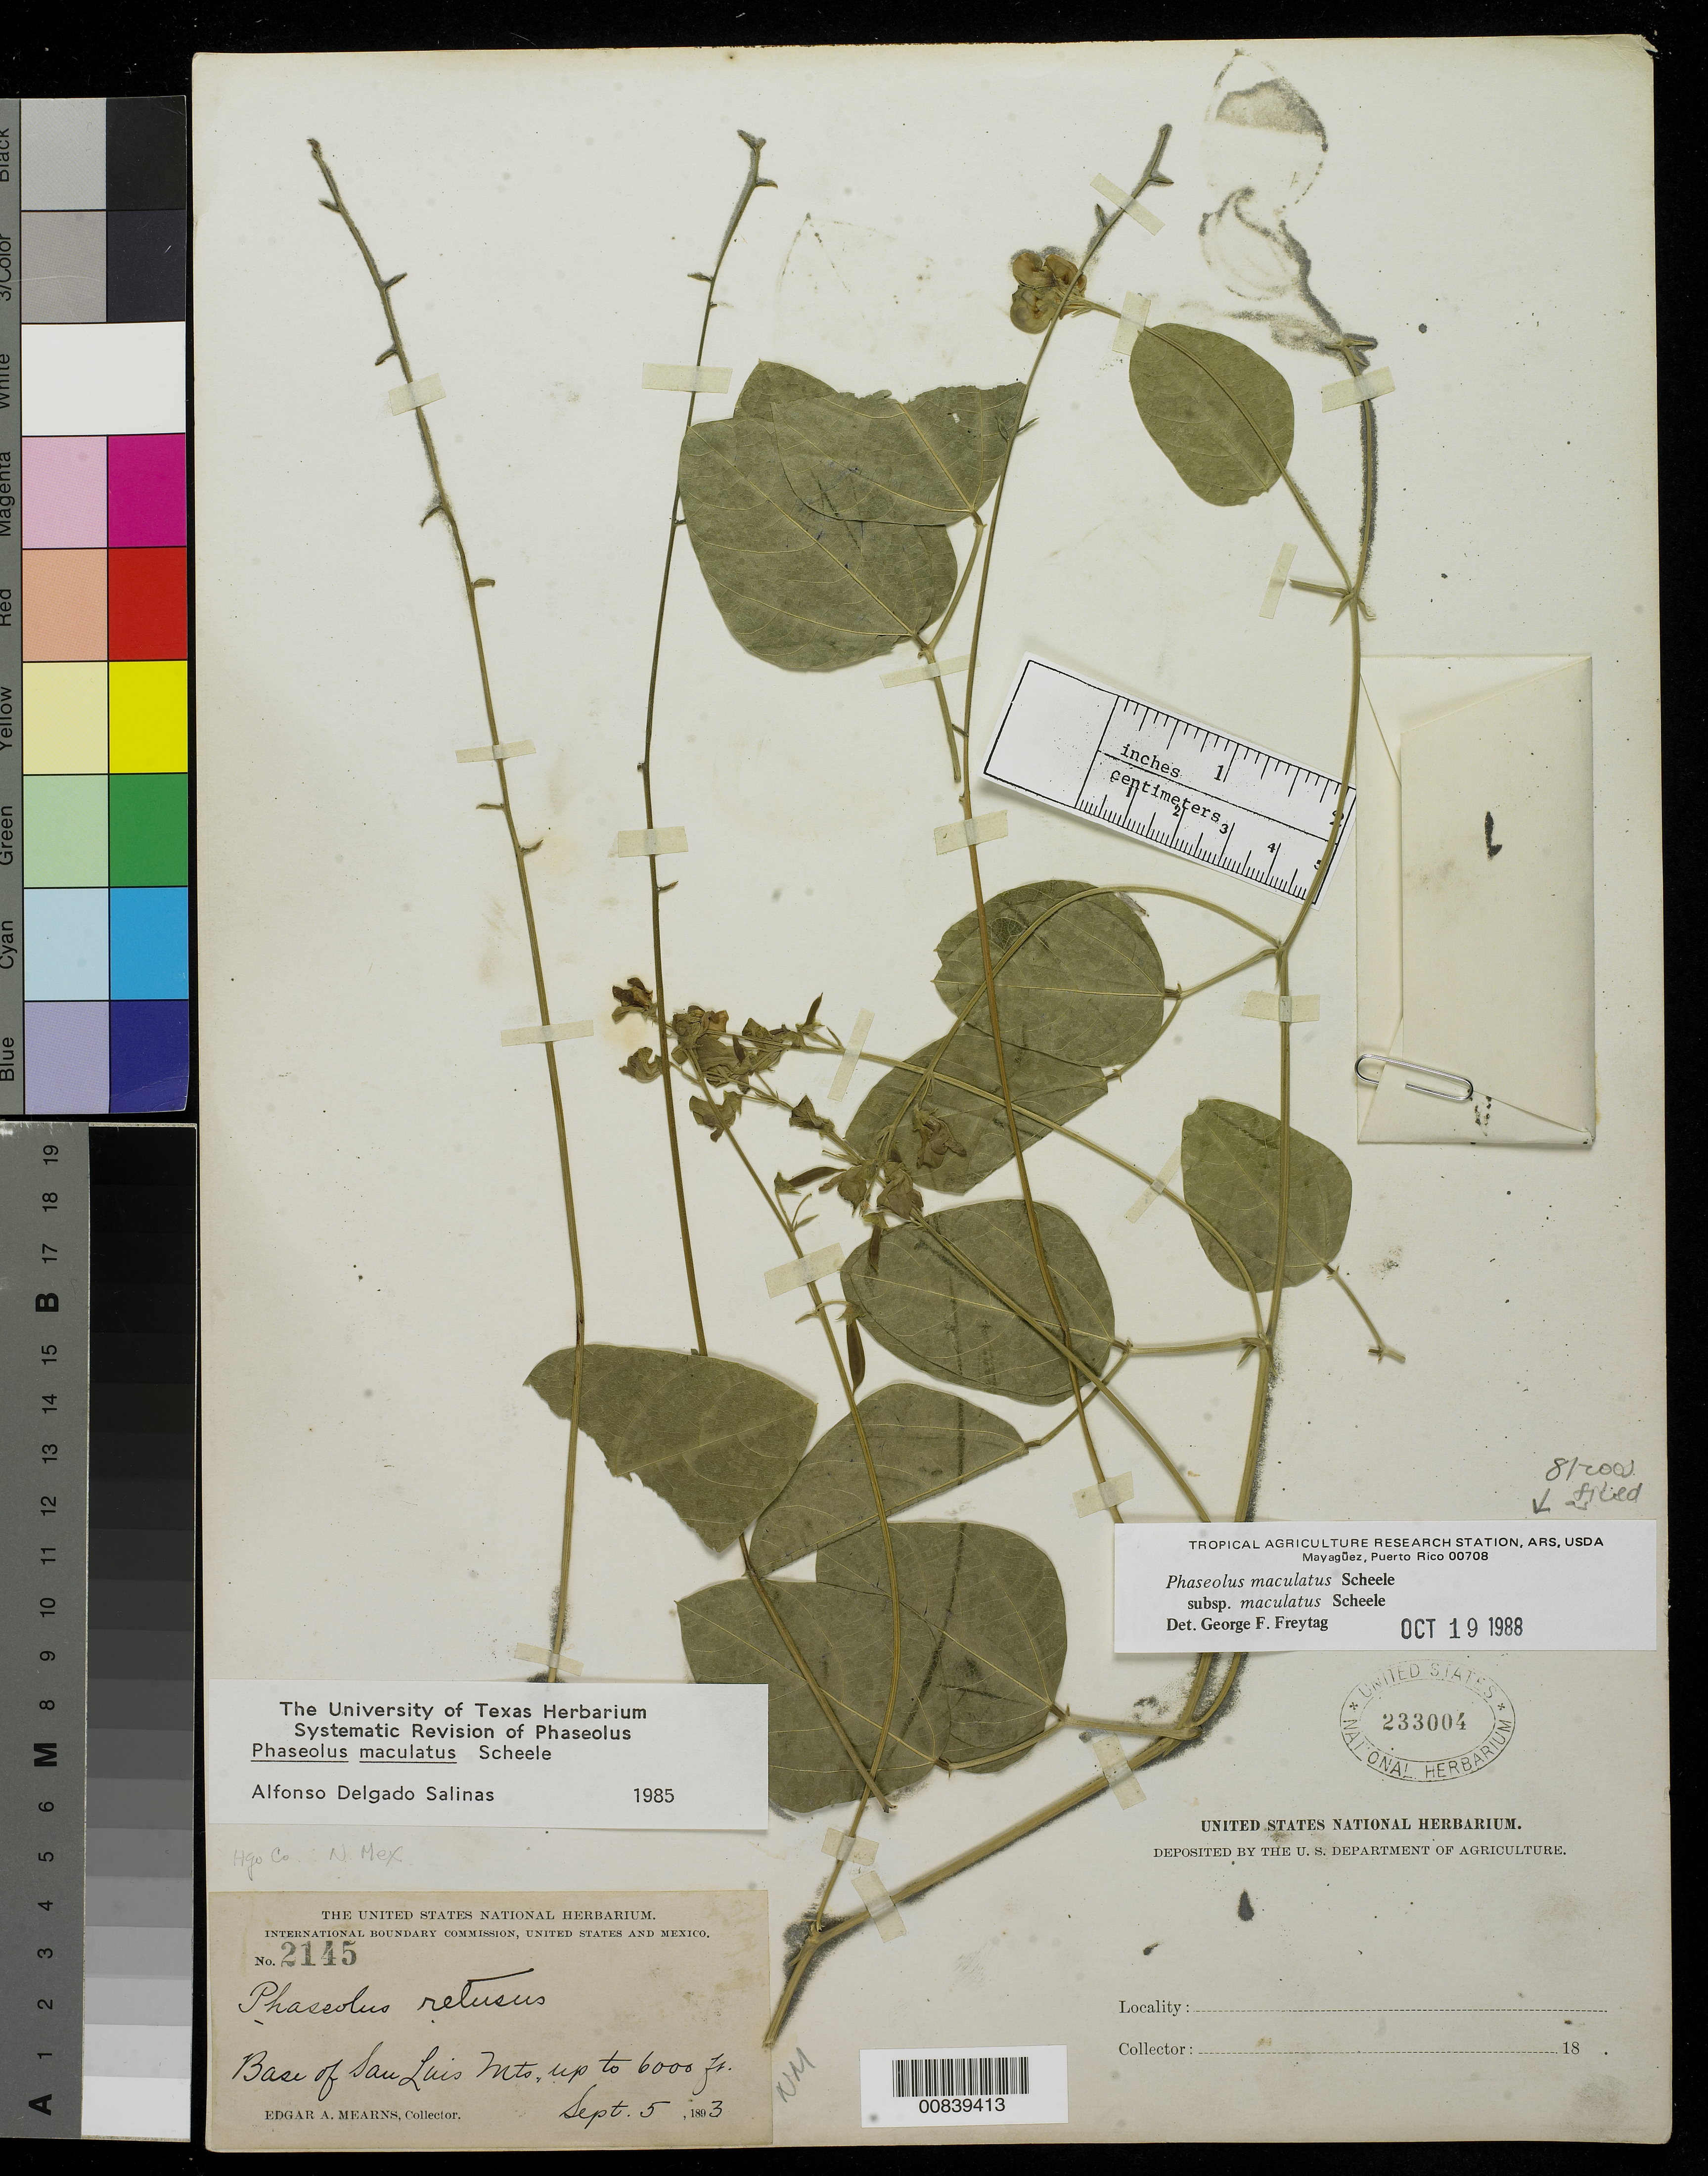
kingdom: Plantae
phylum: Tracheophyta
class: Magnoliopsida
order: Fabales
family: Fabaceae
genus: Phaseolus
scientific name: Phaseolus maculatus subsp. maculatus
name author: Scheele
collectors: E. A. Mearns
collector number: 2145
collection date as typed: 05 Sep 1893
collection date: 1893-09-05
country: United States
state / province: New Mexico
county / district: Hidalgo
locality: Base of San Luis Mts.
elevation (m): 1829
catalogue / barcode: US 233004